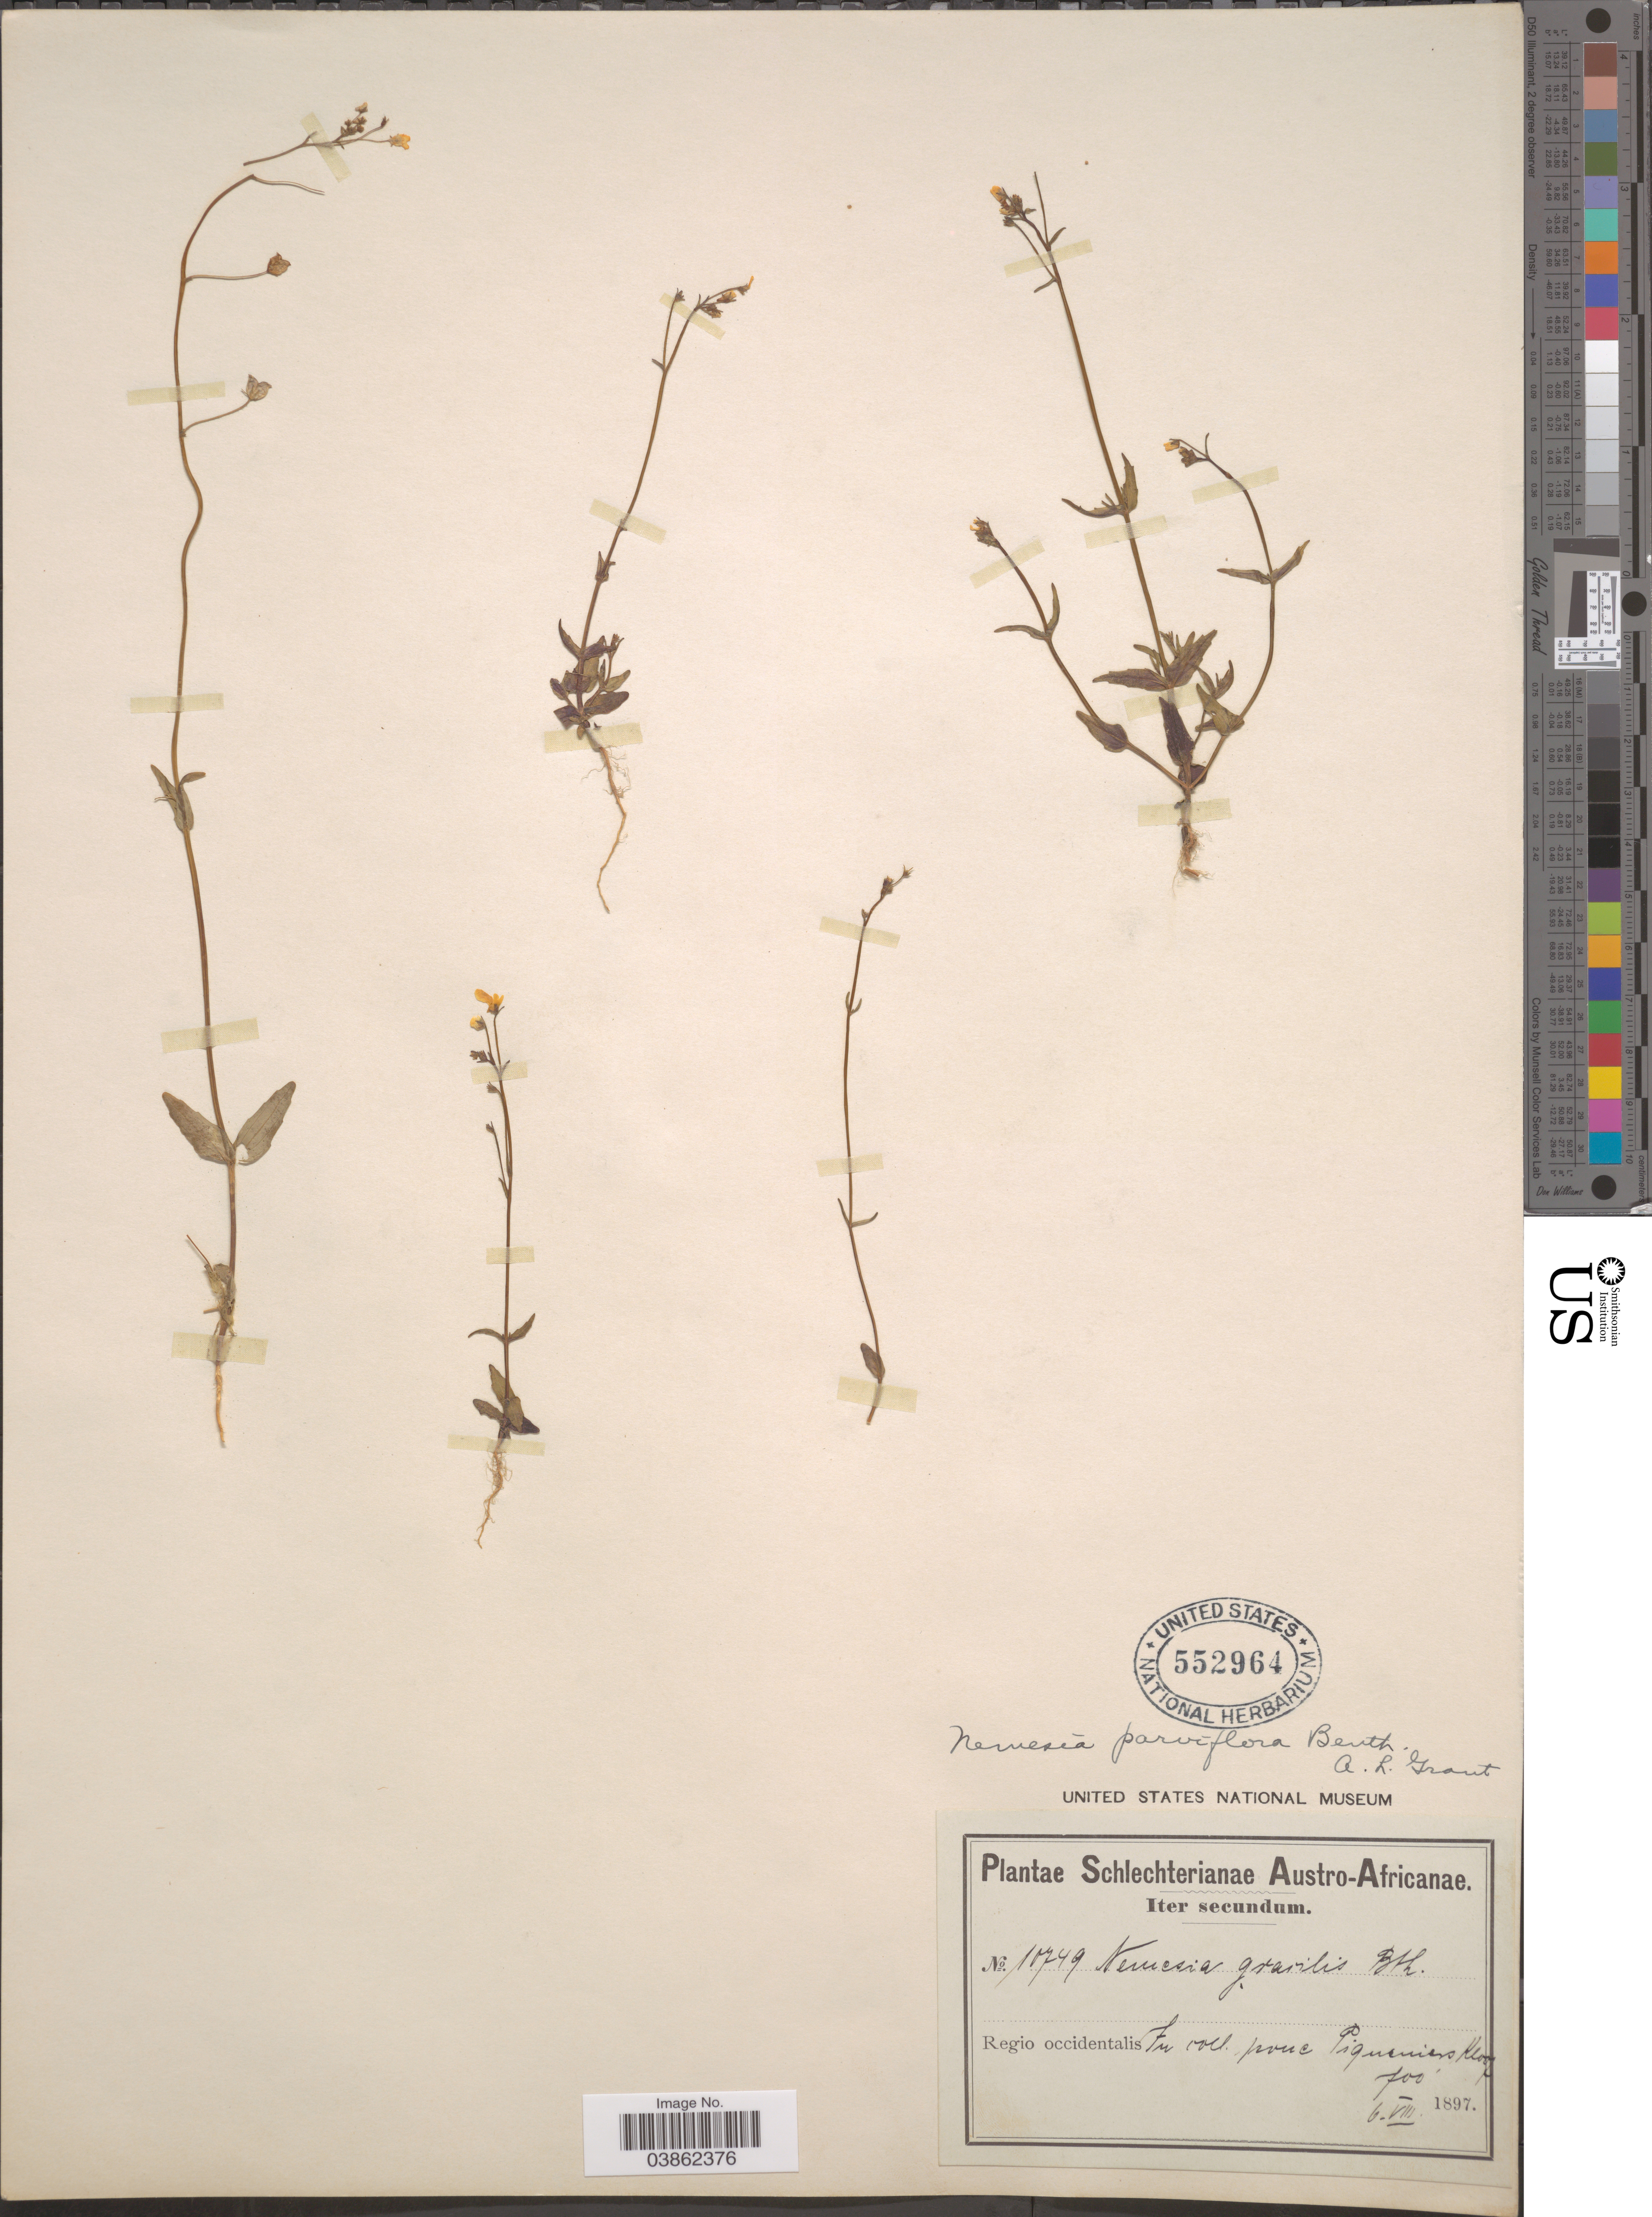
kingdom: Plantae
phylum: Tracheophyta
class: Magnoliopsida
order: Lamiales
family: Scrophulariaceae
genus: Nemesia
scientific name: Nemesia parviflora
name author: Benth.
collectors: Schlechter, --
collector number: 10749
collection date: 1897-08-06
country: South Africa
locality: Austro-Africanae. Regio occidentalis. In coll. pone. Piqueniers Kloof.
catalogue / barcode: US 552964